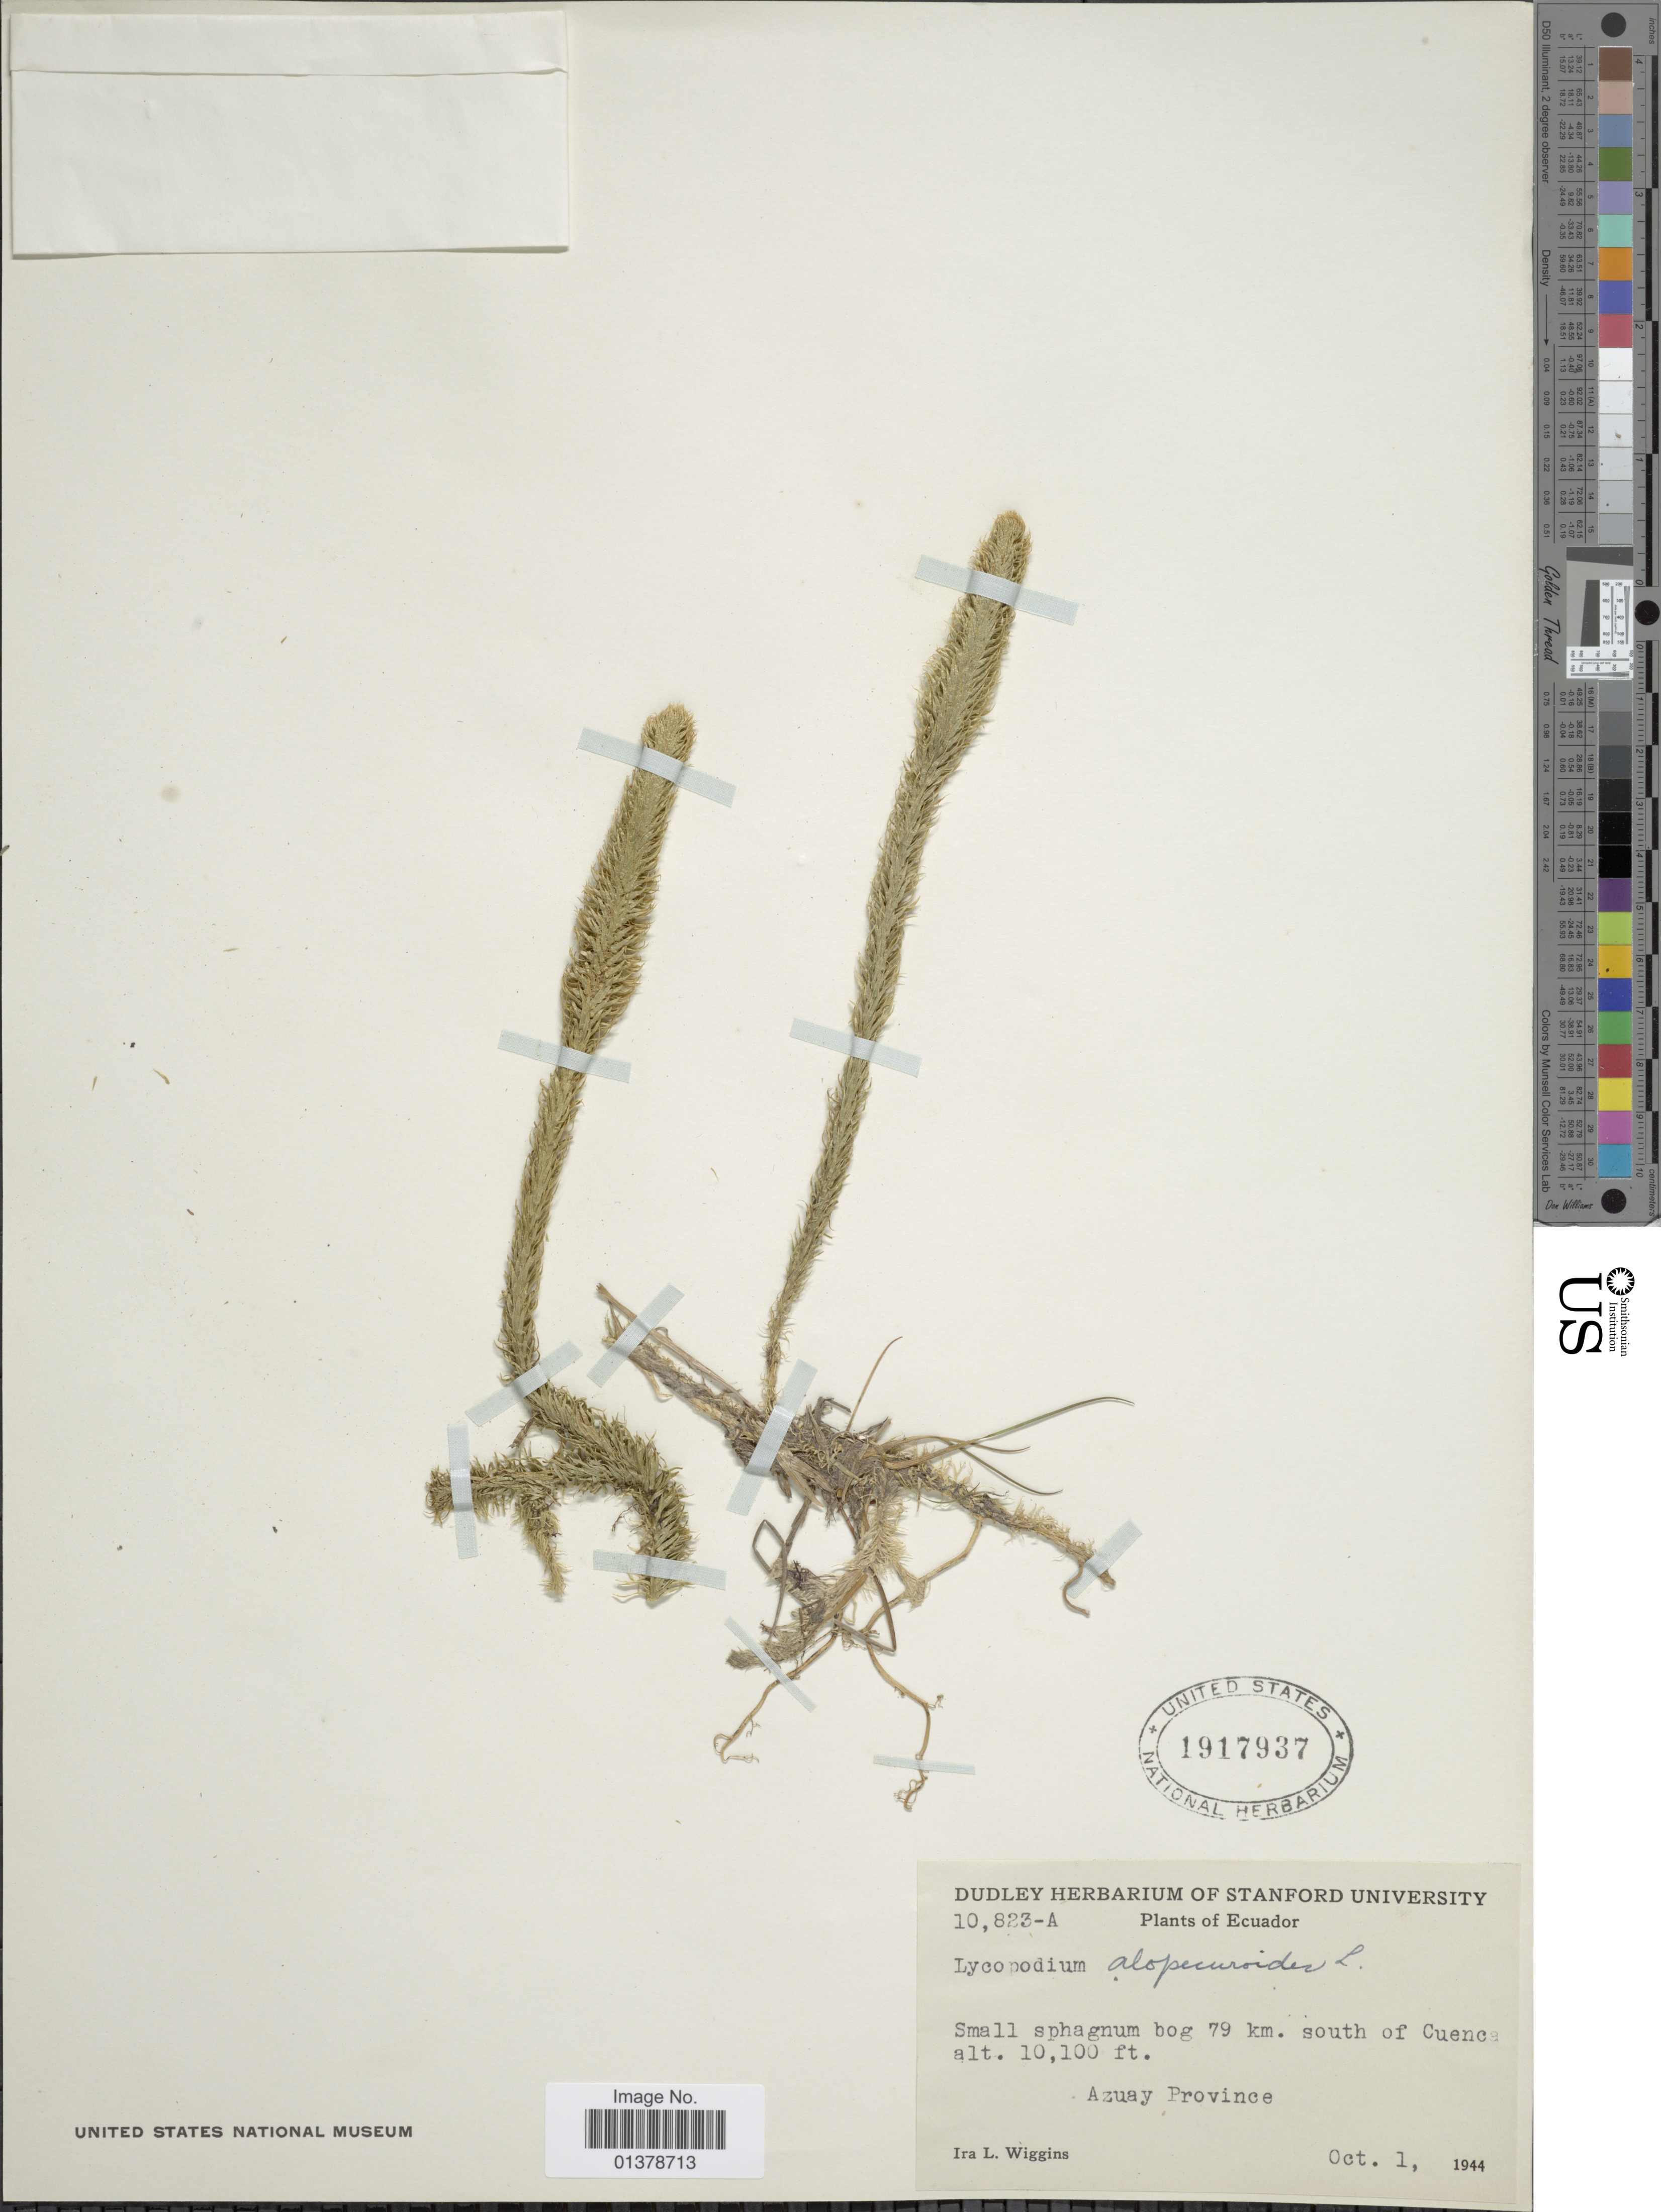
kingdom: Plantae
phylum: Tracheophyta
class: Lycopodiopsida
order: Lycopodiales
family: Lycopodiaceae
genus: Lycopodiella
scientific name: Lycopodiella alopecuroides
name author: (L.) Cranfill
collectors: I. L. Wiggins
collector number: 10823-A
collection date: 1944-10-01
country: Ecuador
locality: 79km south of Cuenca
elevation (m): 3078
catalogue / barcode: US 1917937